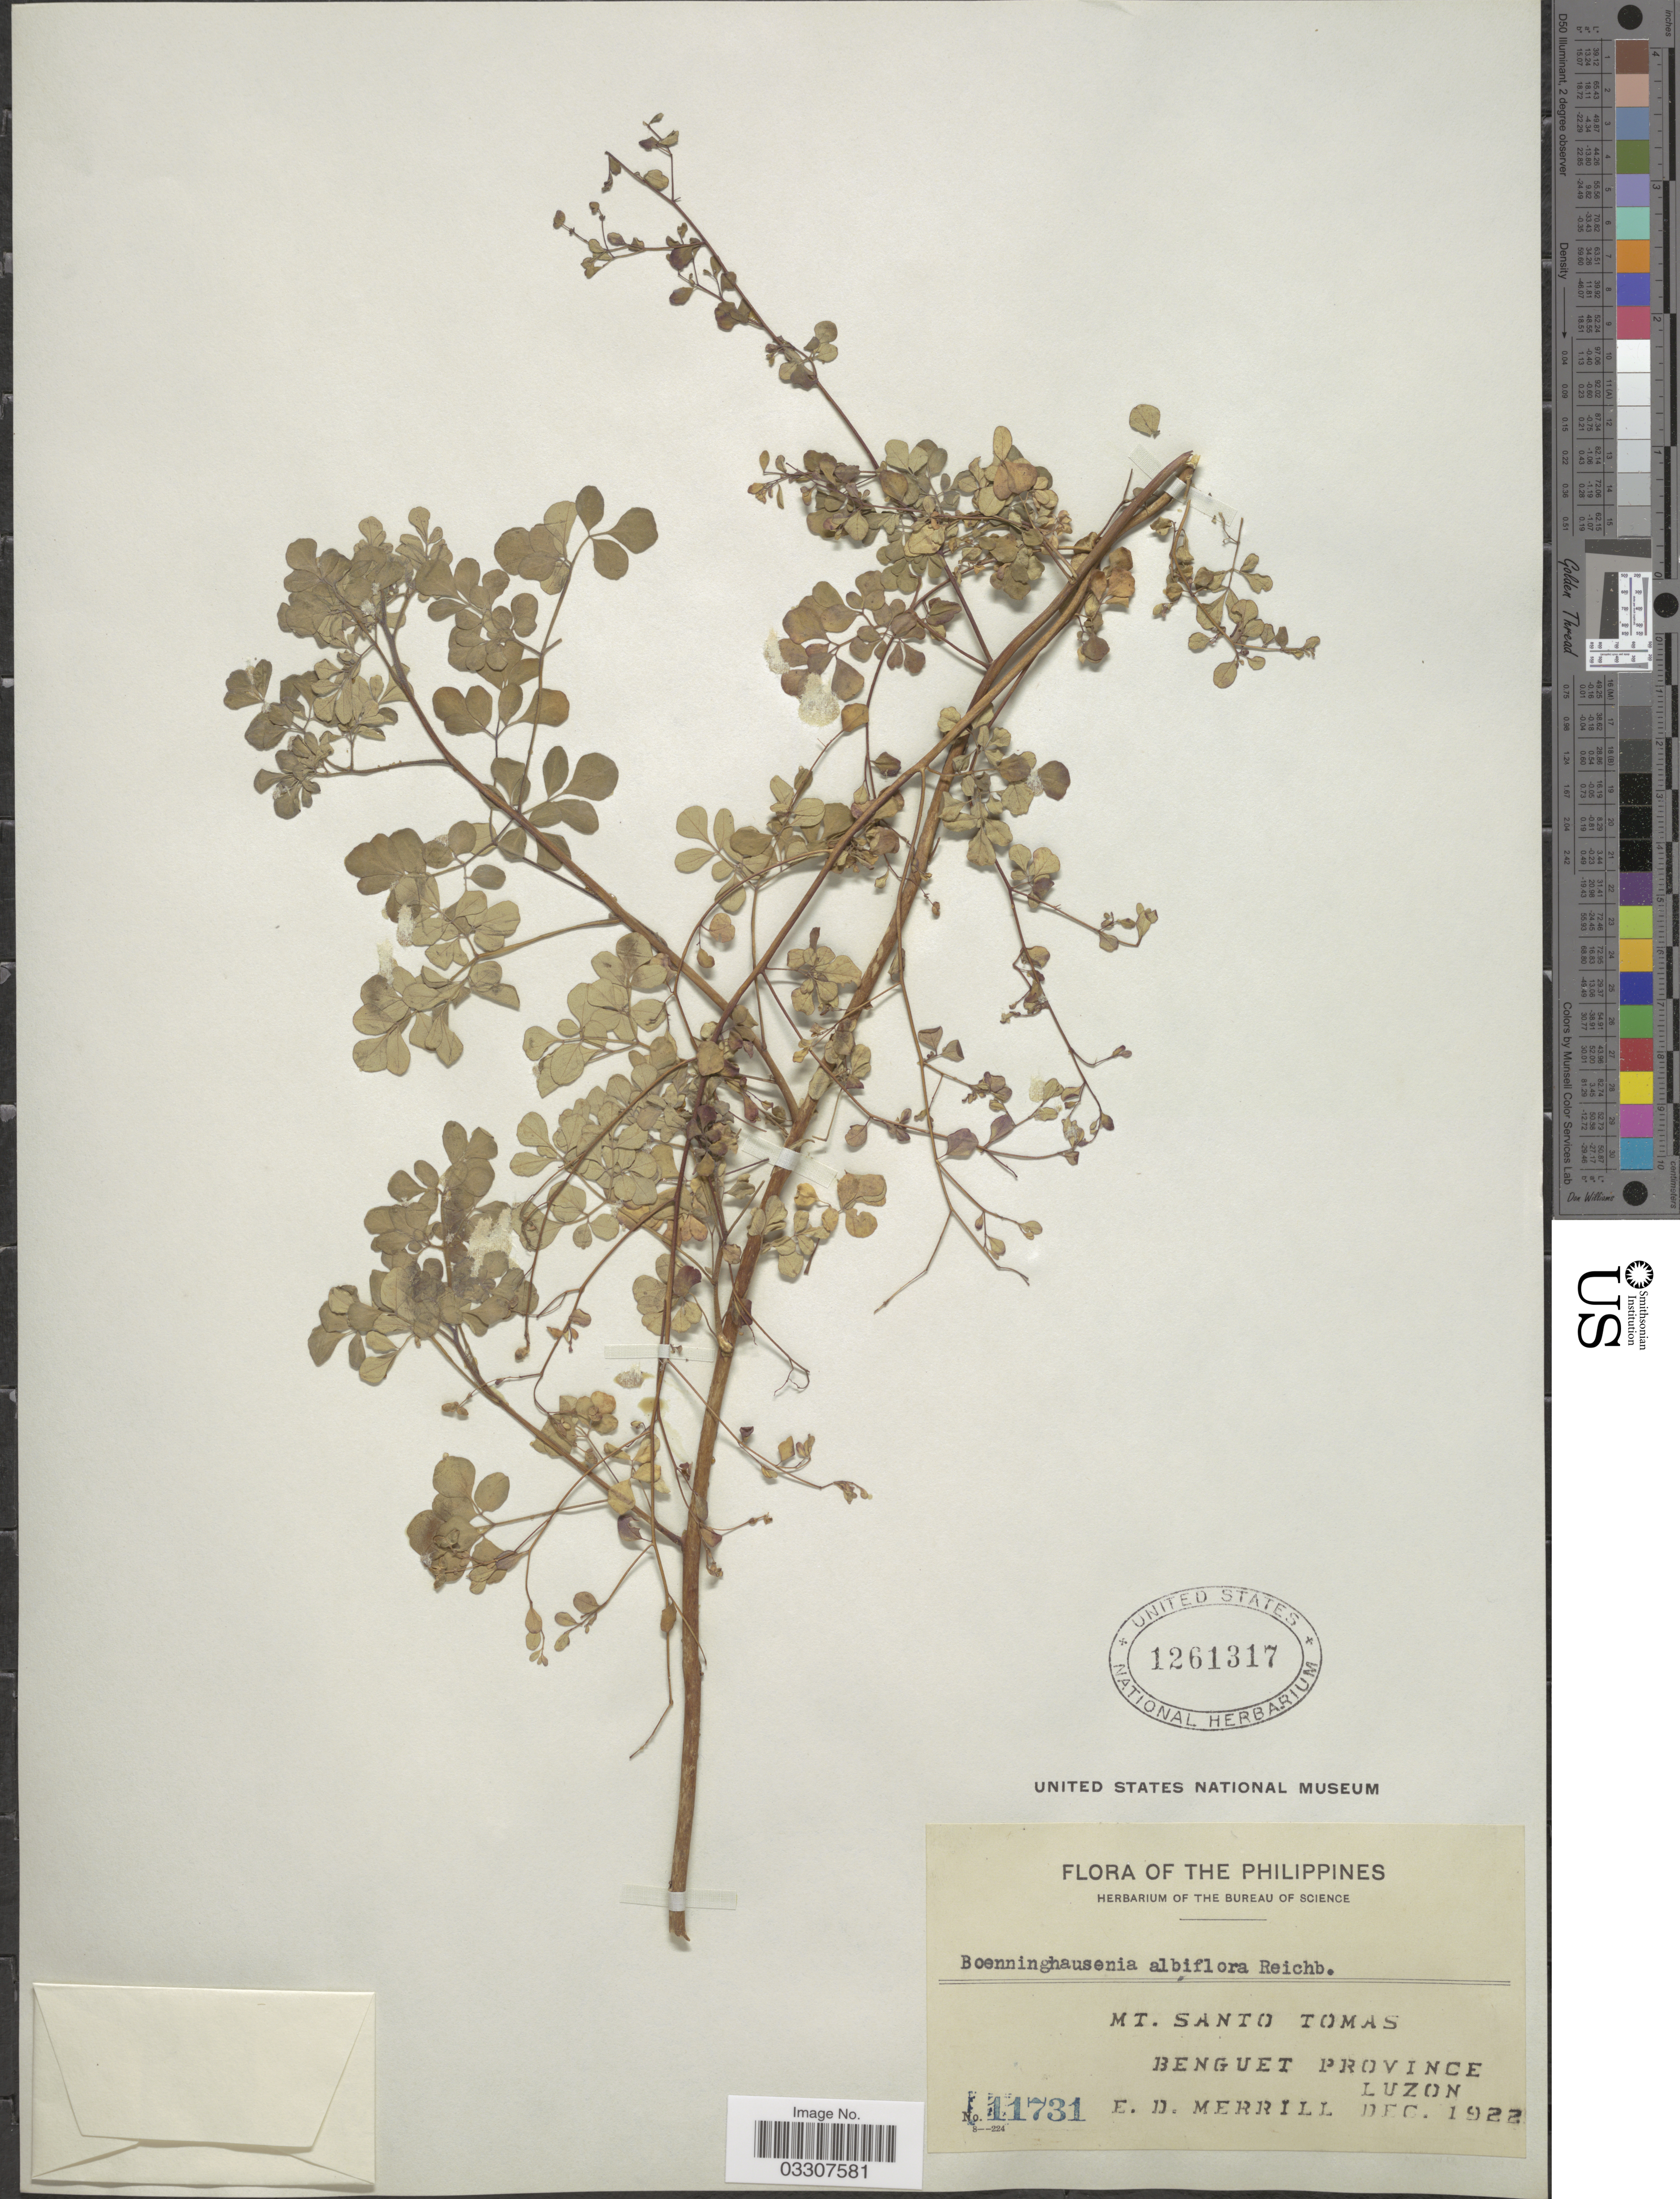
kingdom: Plantae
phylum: Tracheophyta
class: Magnoliopsida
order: Sapindales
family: Rutaceae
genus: Boenninghausenia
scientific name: Boenninghausenia albiflora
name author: (Hook.) Meisn.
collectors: E. D. Merrill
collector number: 11731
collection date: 1922-12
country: Philippines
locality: Mt. Santo Tomas. Benguet Province. Luzon.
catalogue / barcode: US 1261317